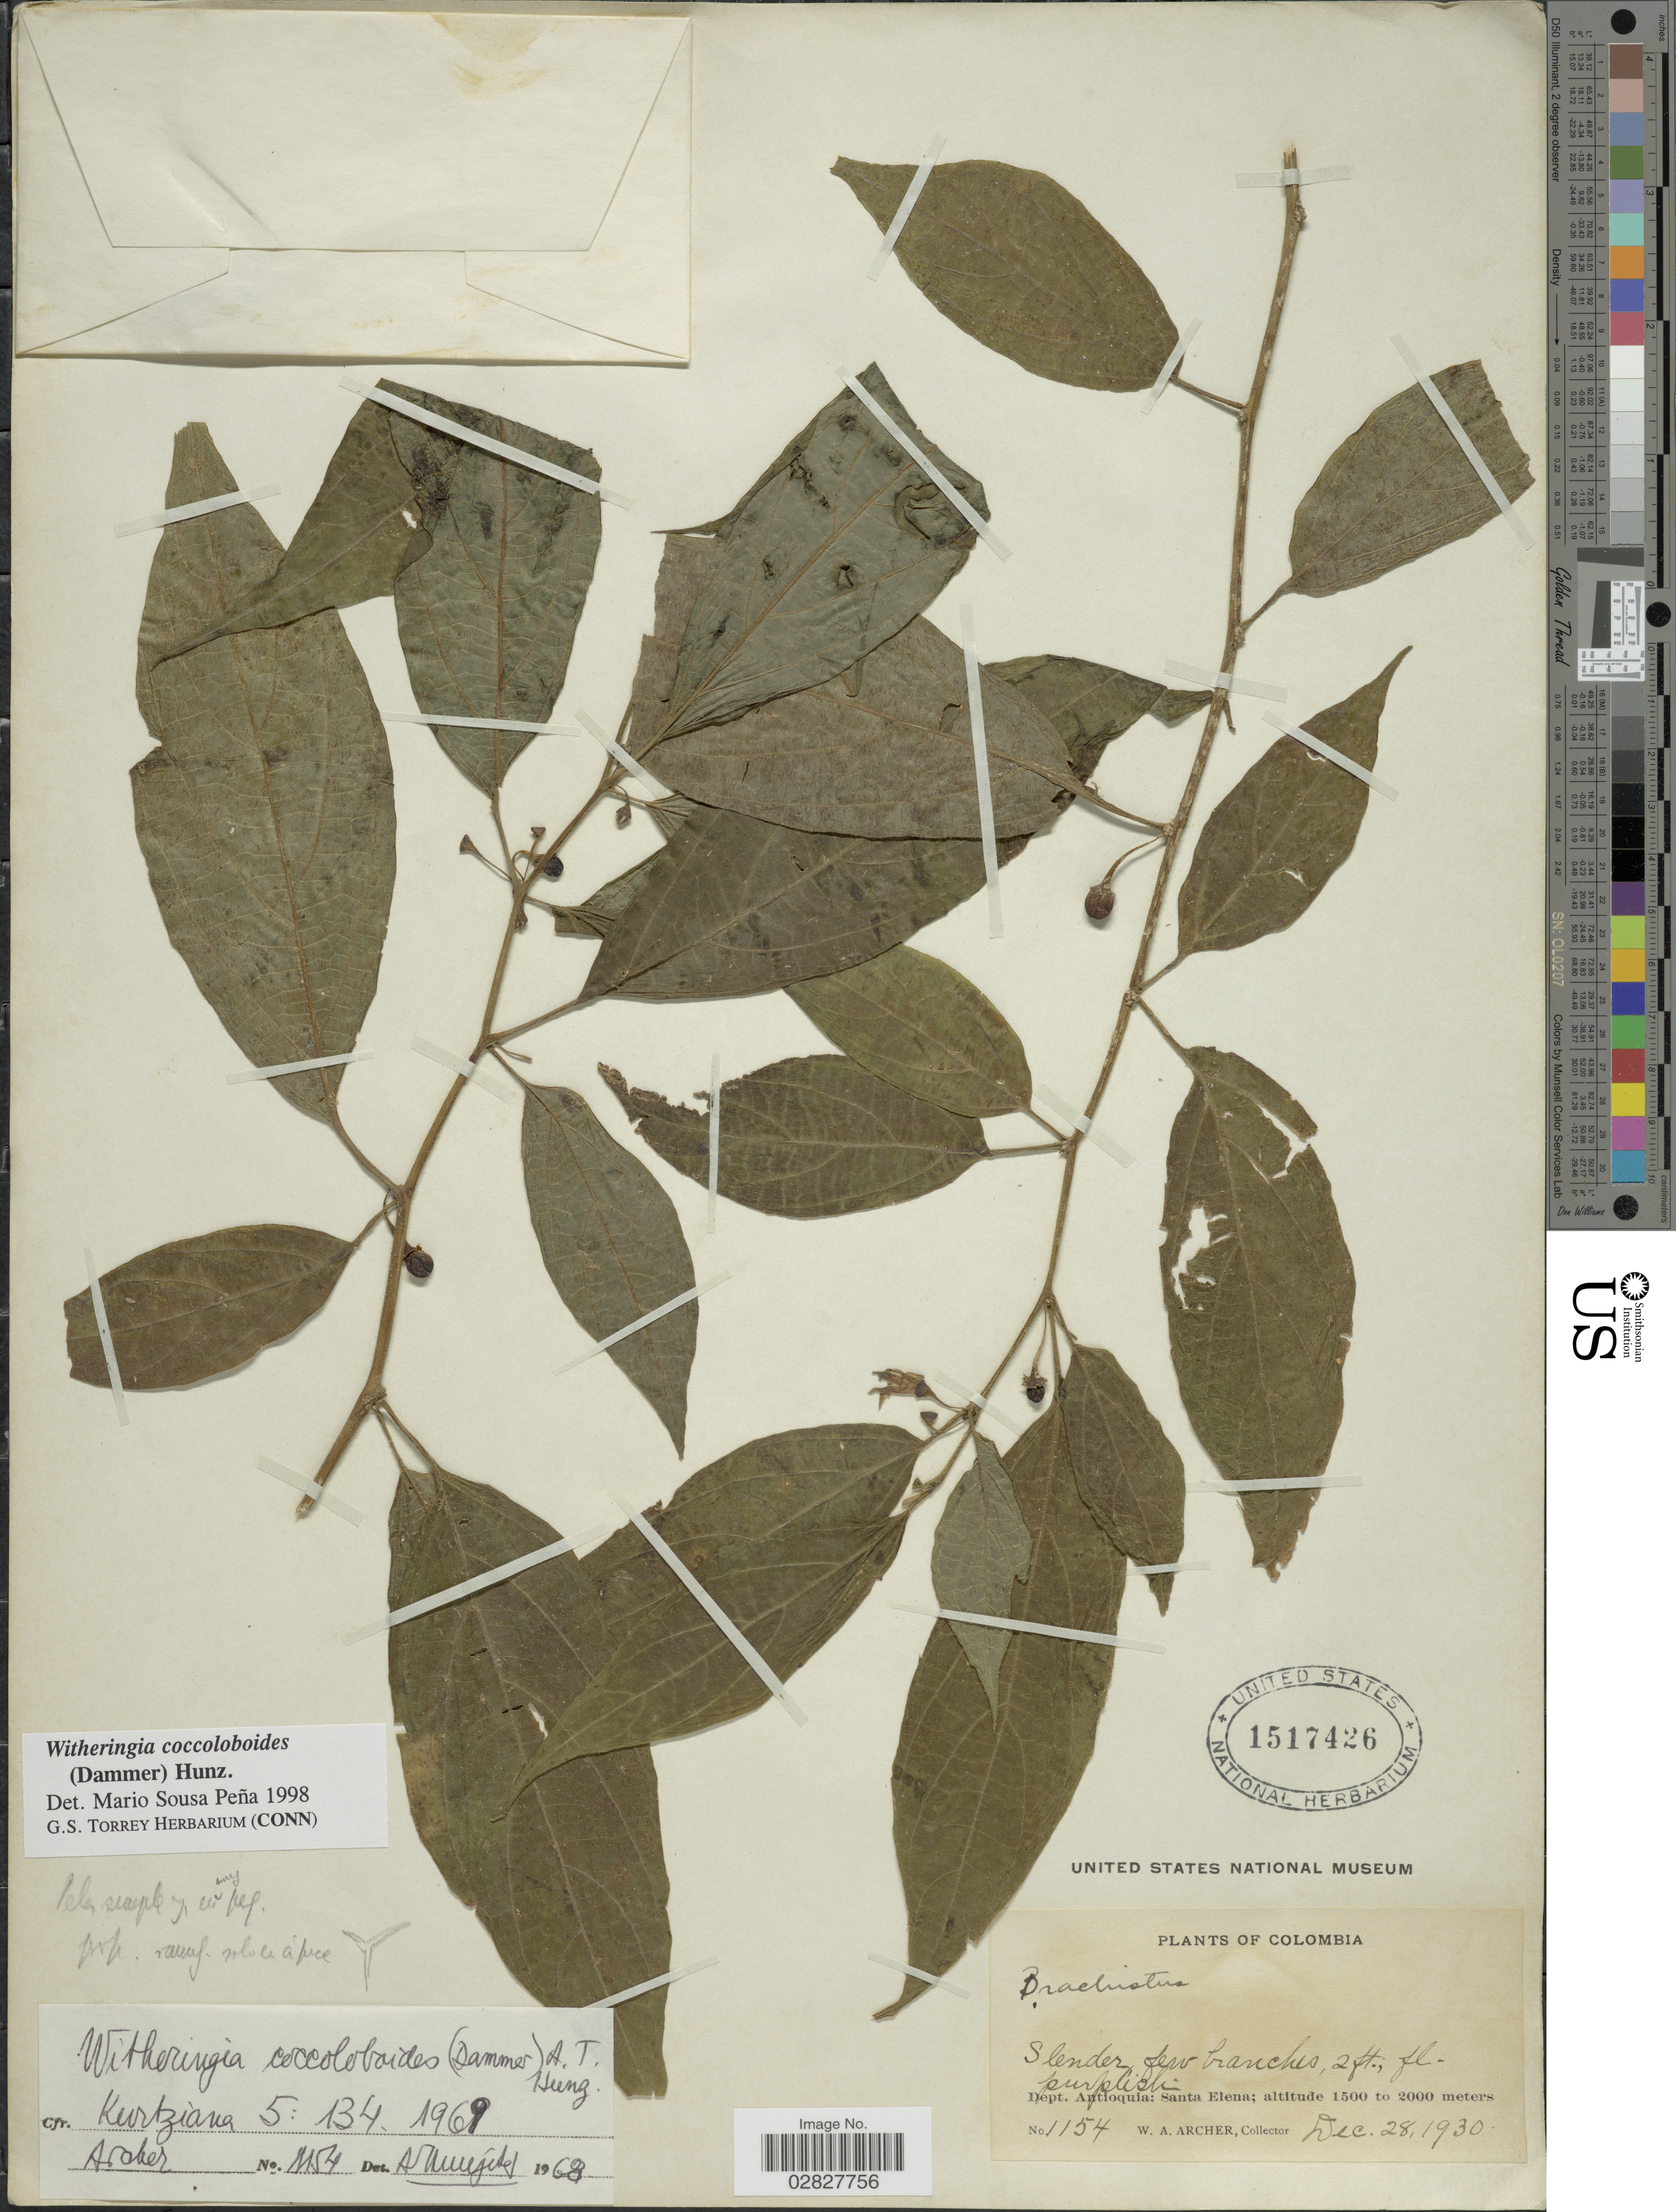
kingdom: Plantae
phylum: Tracheophyta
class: Magnoliopsida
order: Solanales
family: Solanaceae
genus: Witheringia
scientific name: Witheringia coccoloboides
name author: (Dammer) Hunz.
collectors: W. A. Archer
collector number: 1154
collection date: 1930-12-28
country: Colombia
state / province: Antioquia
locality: Dept. Antioquia: Santa Elena.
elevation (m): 1500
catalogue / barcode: US 1517426